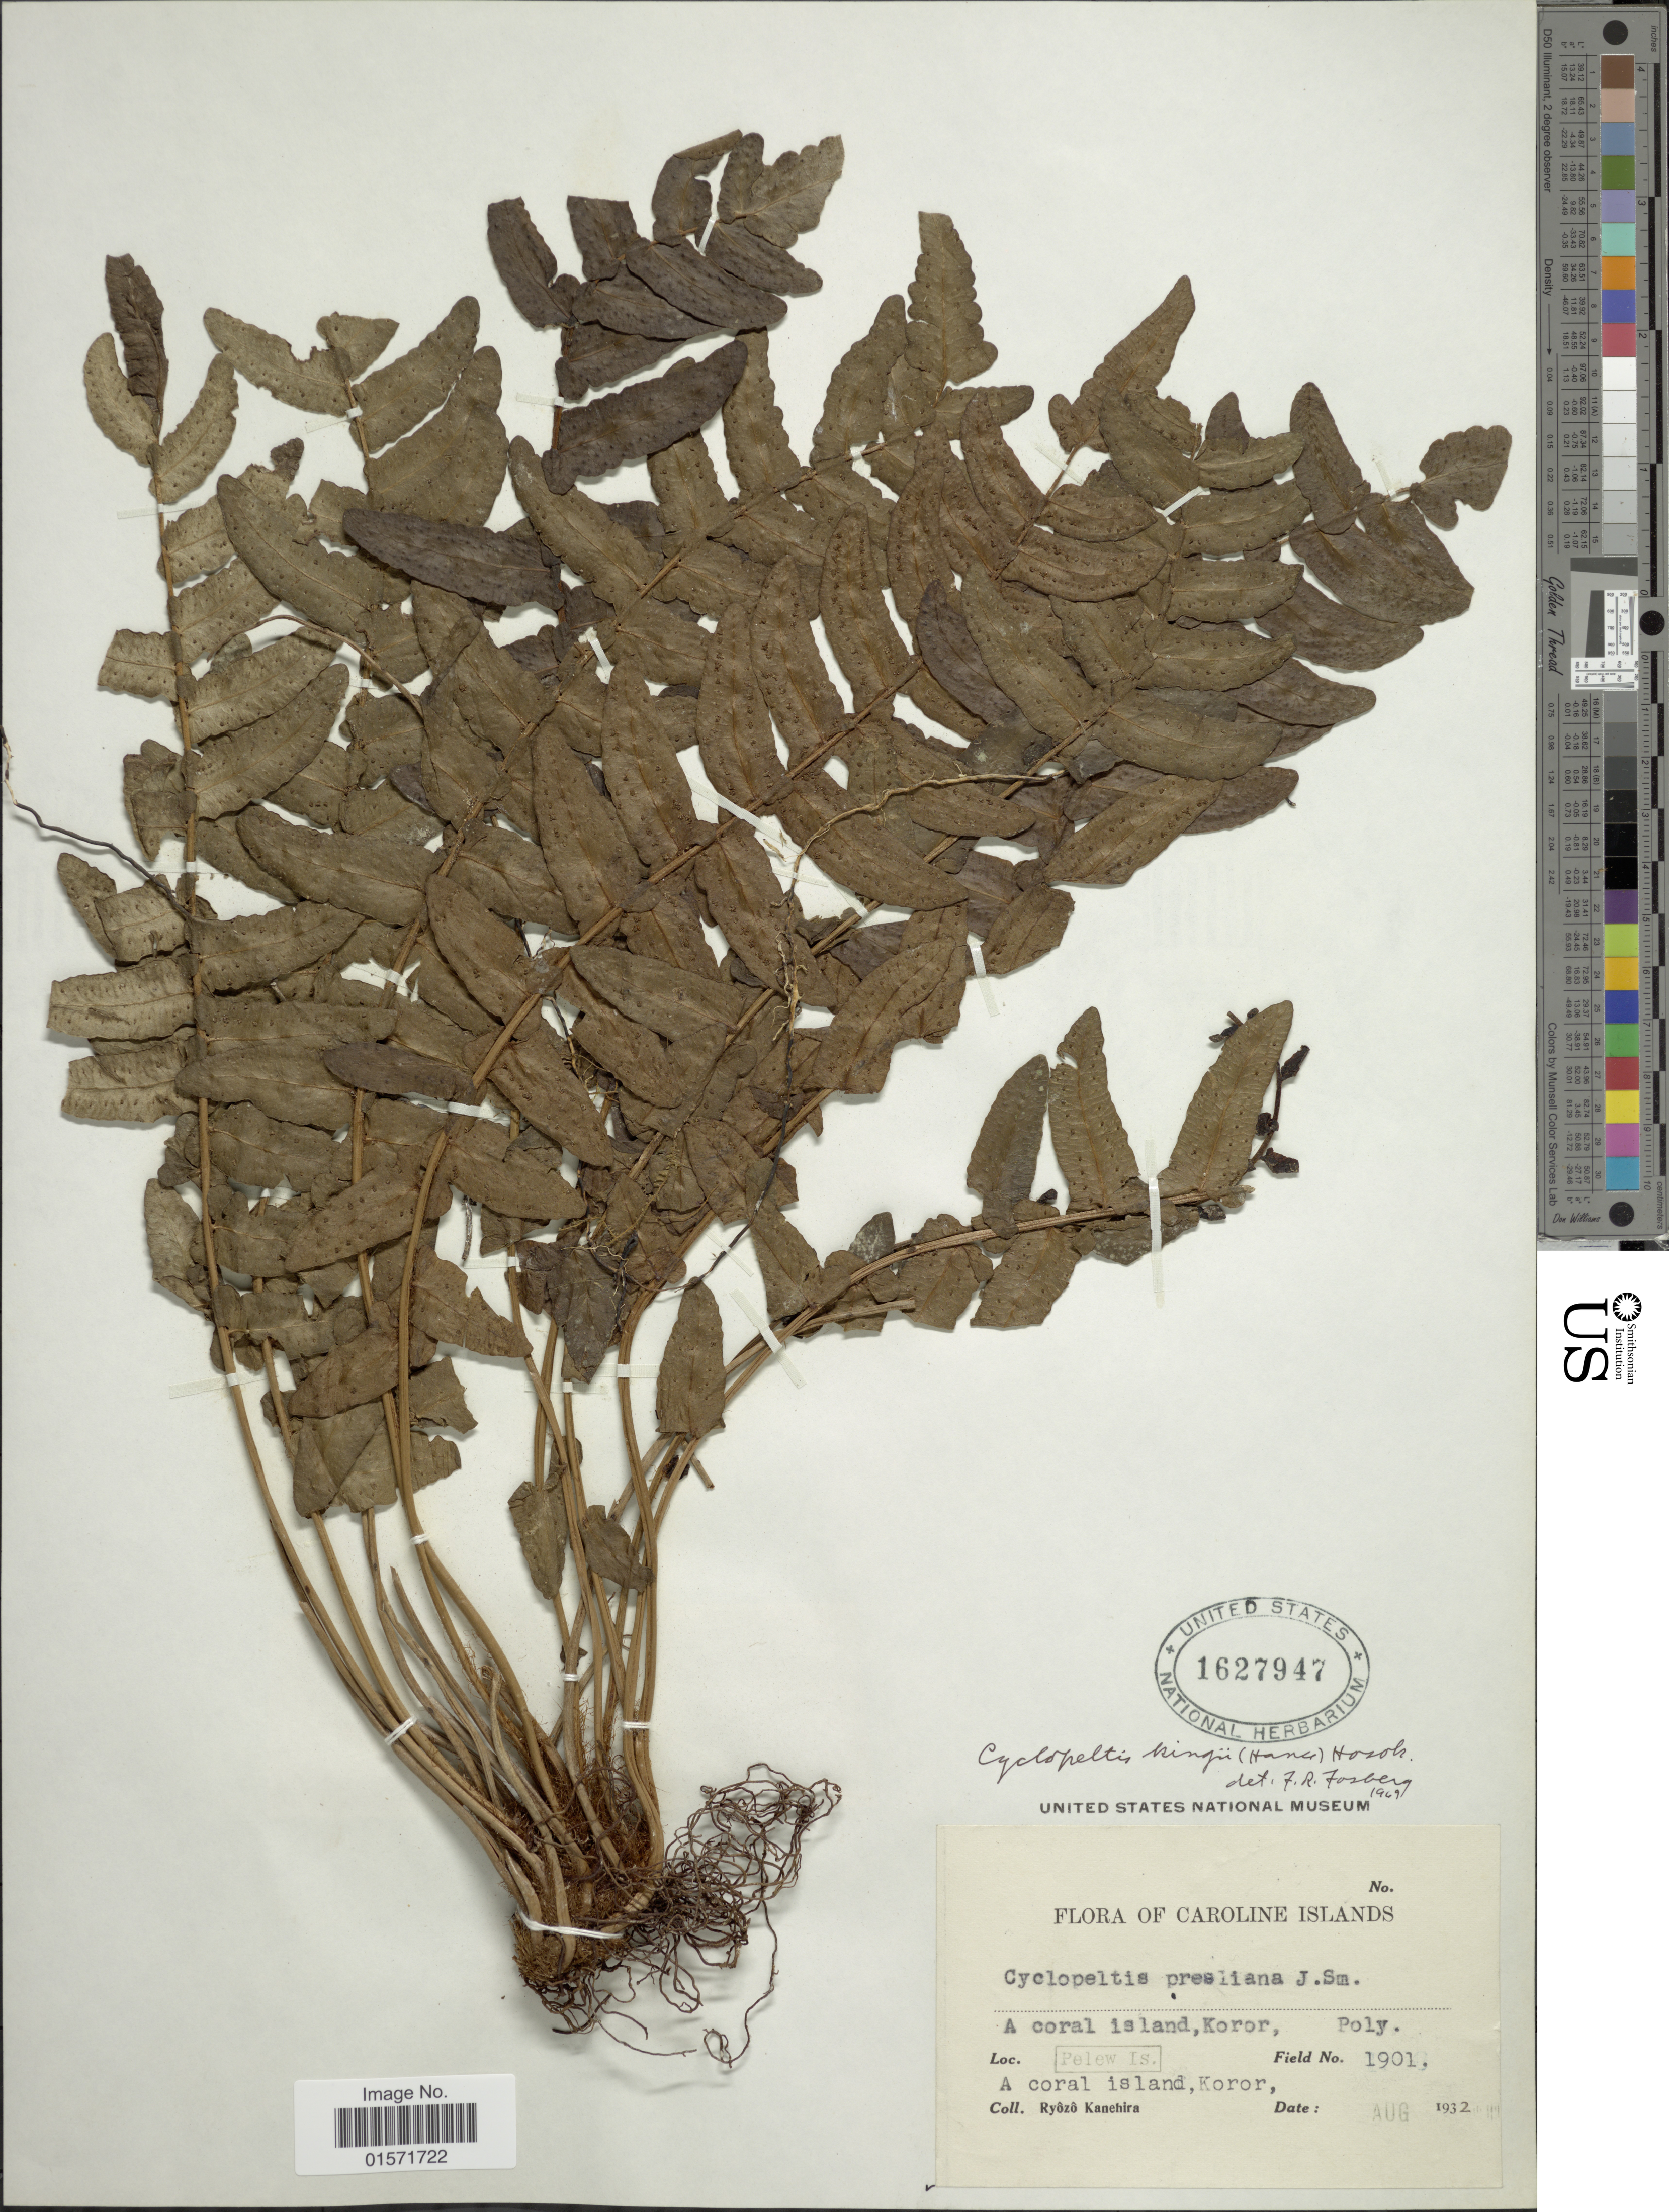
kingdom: Plantae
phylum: Tracheophyta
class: Polypodiopsida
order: Polypodiales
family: Lomariopsidaceae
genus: Cyclopeltis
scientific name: Cyclopeltis kingii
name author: (Hance) Hosok.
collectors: R. Kanehira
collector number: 1901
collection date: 1932-08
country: Palau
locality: Caroline Islands. A coral island, Koror, Pelew Is.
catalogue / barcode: US 1627947